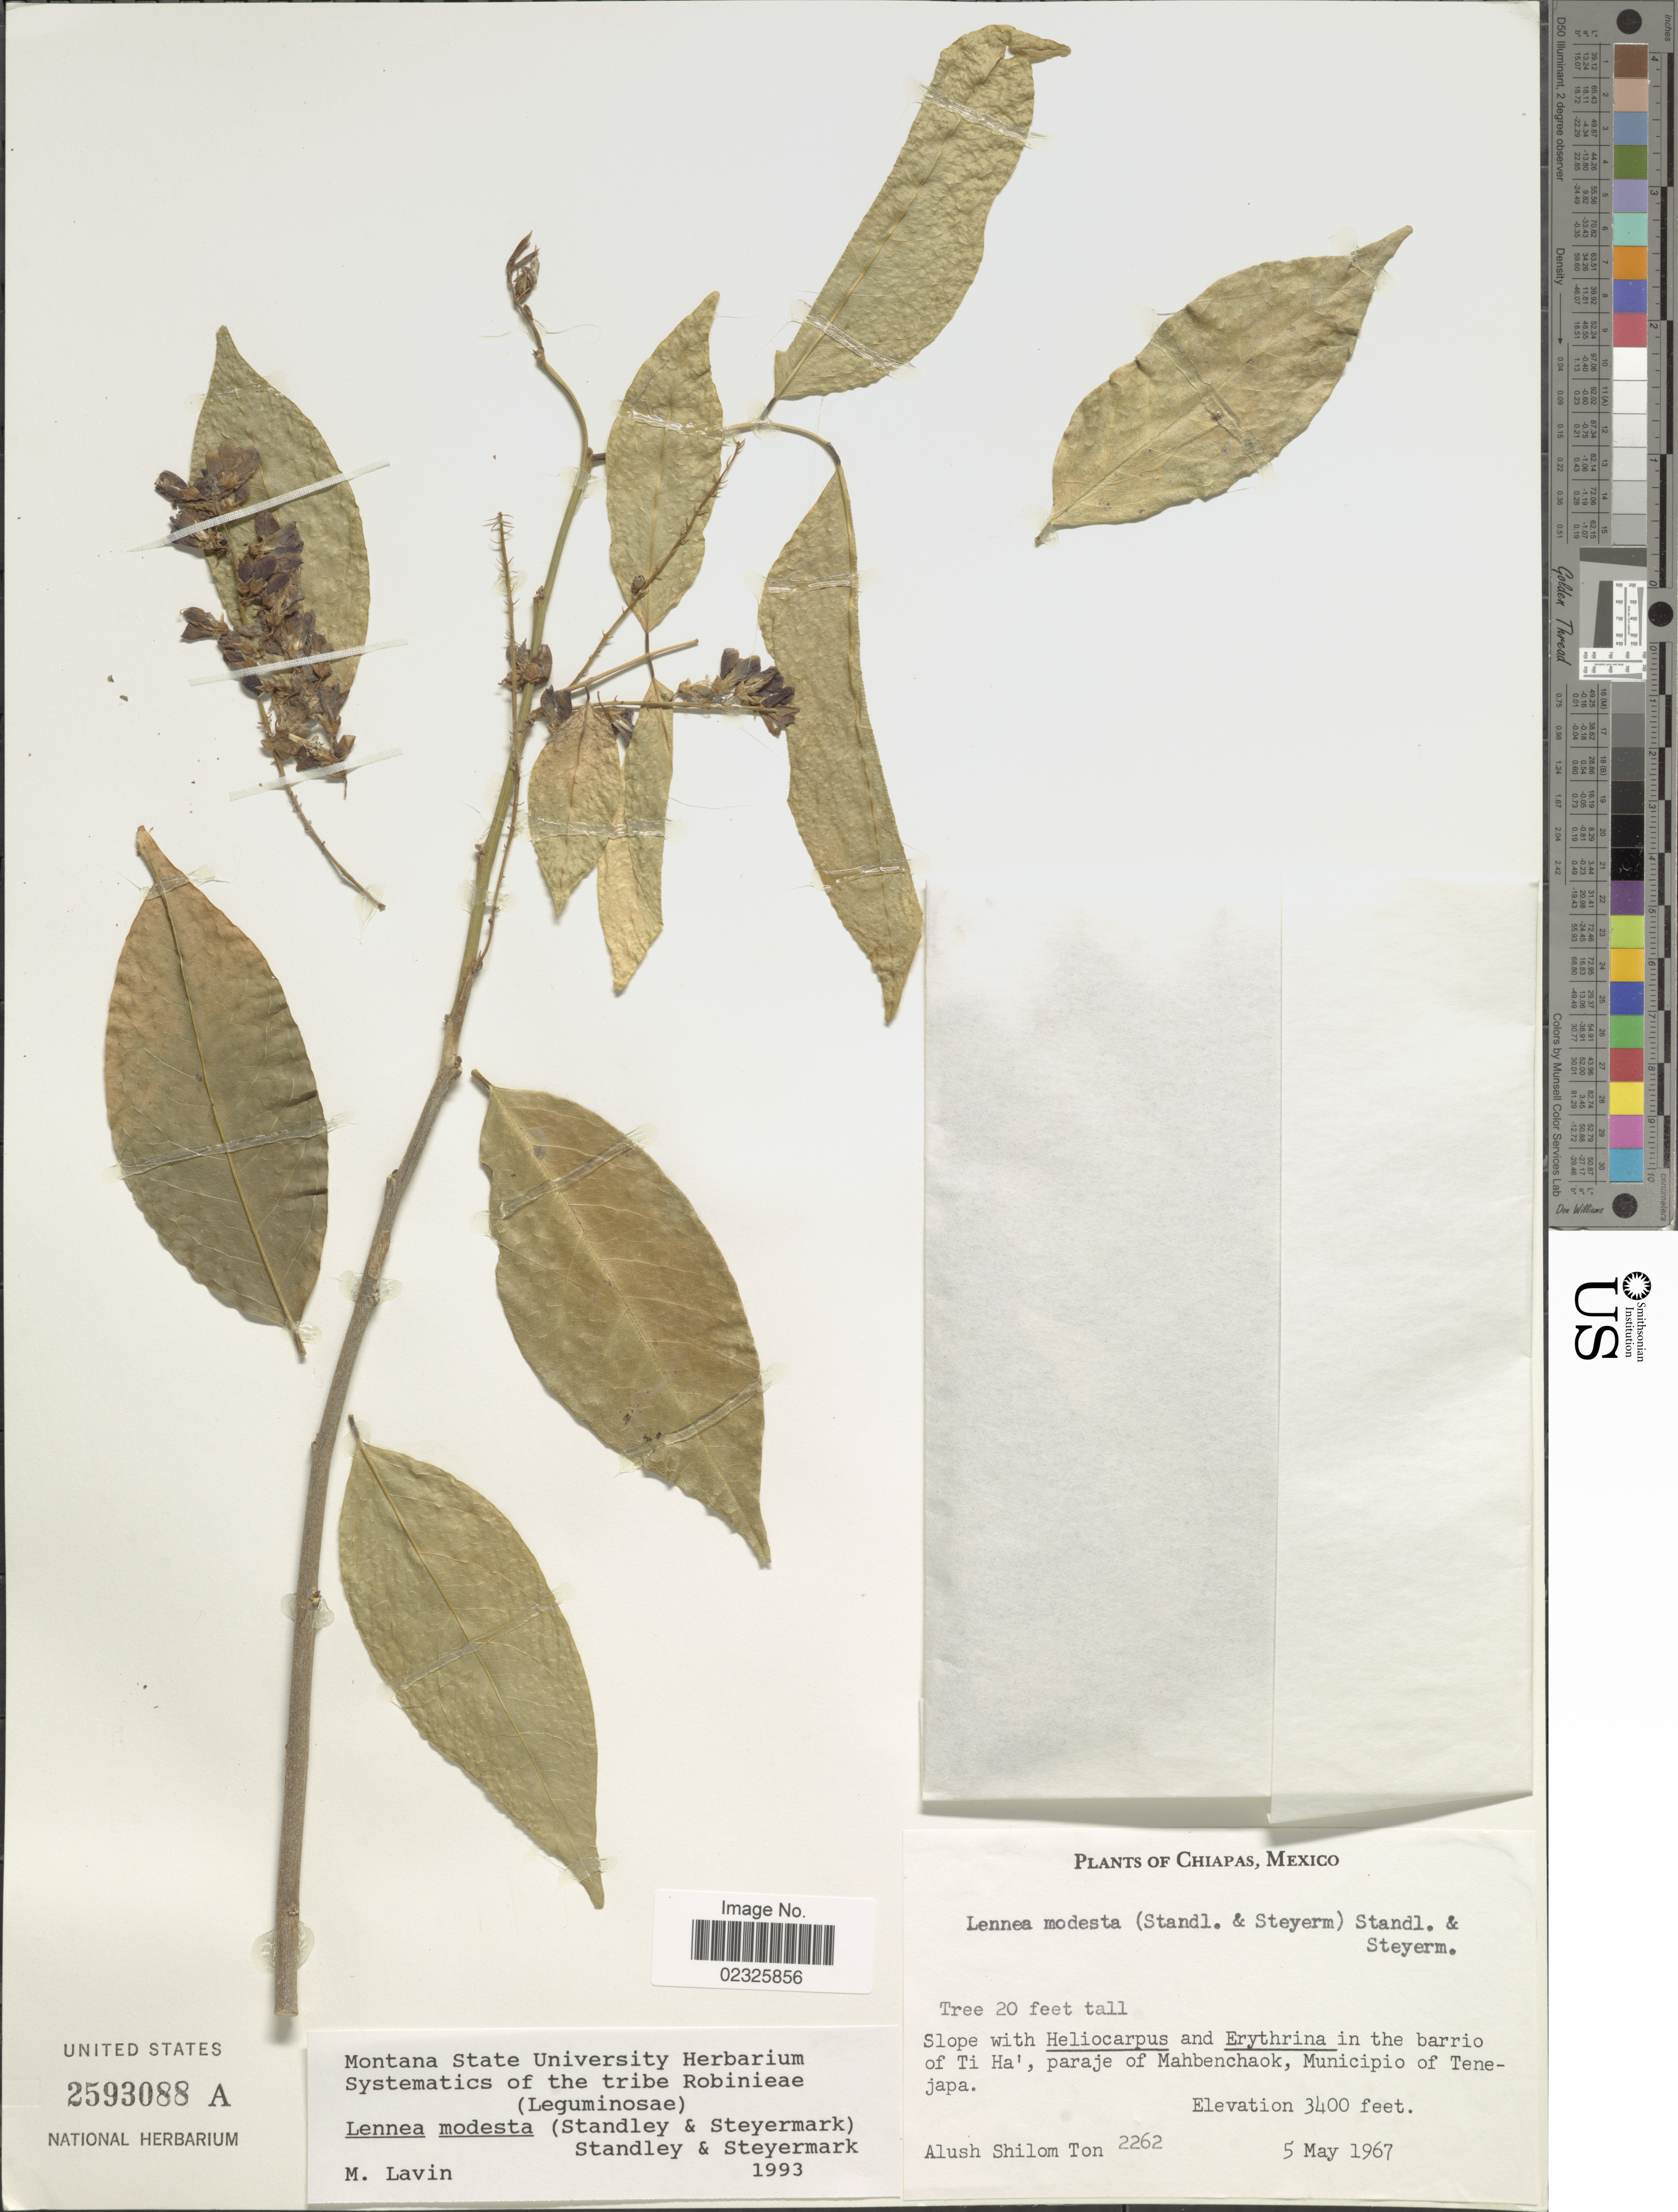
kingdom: Plantae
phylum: Tracheophyta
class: Magnoliopsida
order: Fabales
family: Fabaceae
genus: Lennea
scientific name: Lennea modesta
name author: (Standl. & Steyerm.) Standl. & Steyerm.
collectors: A. M. Ton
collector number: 2262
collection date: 1967-05-05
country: Mexico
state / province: Chiapas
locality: In the barrio of Ti Ha', paraje of Mahbenchaok, Municipio of Tenejapa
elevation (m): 1036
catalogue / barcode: US 2593088A